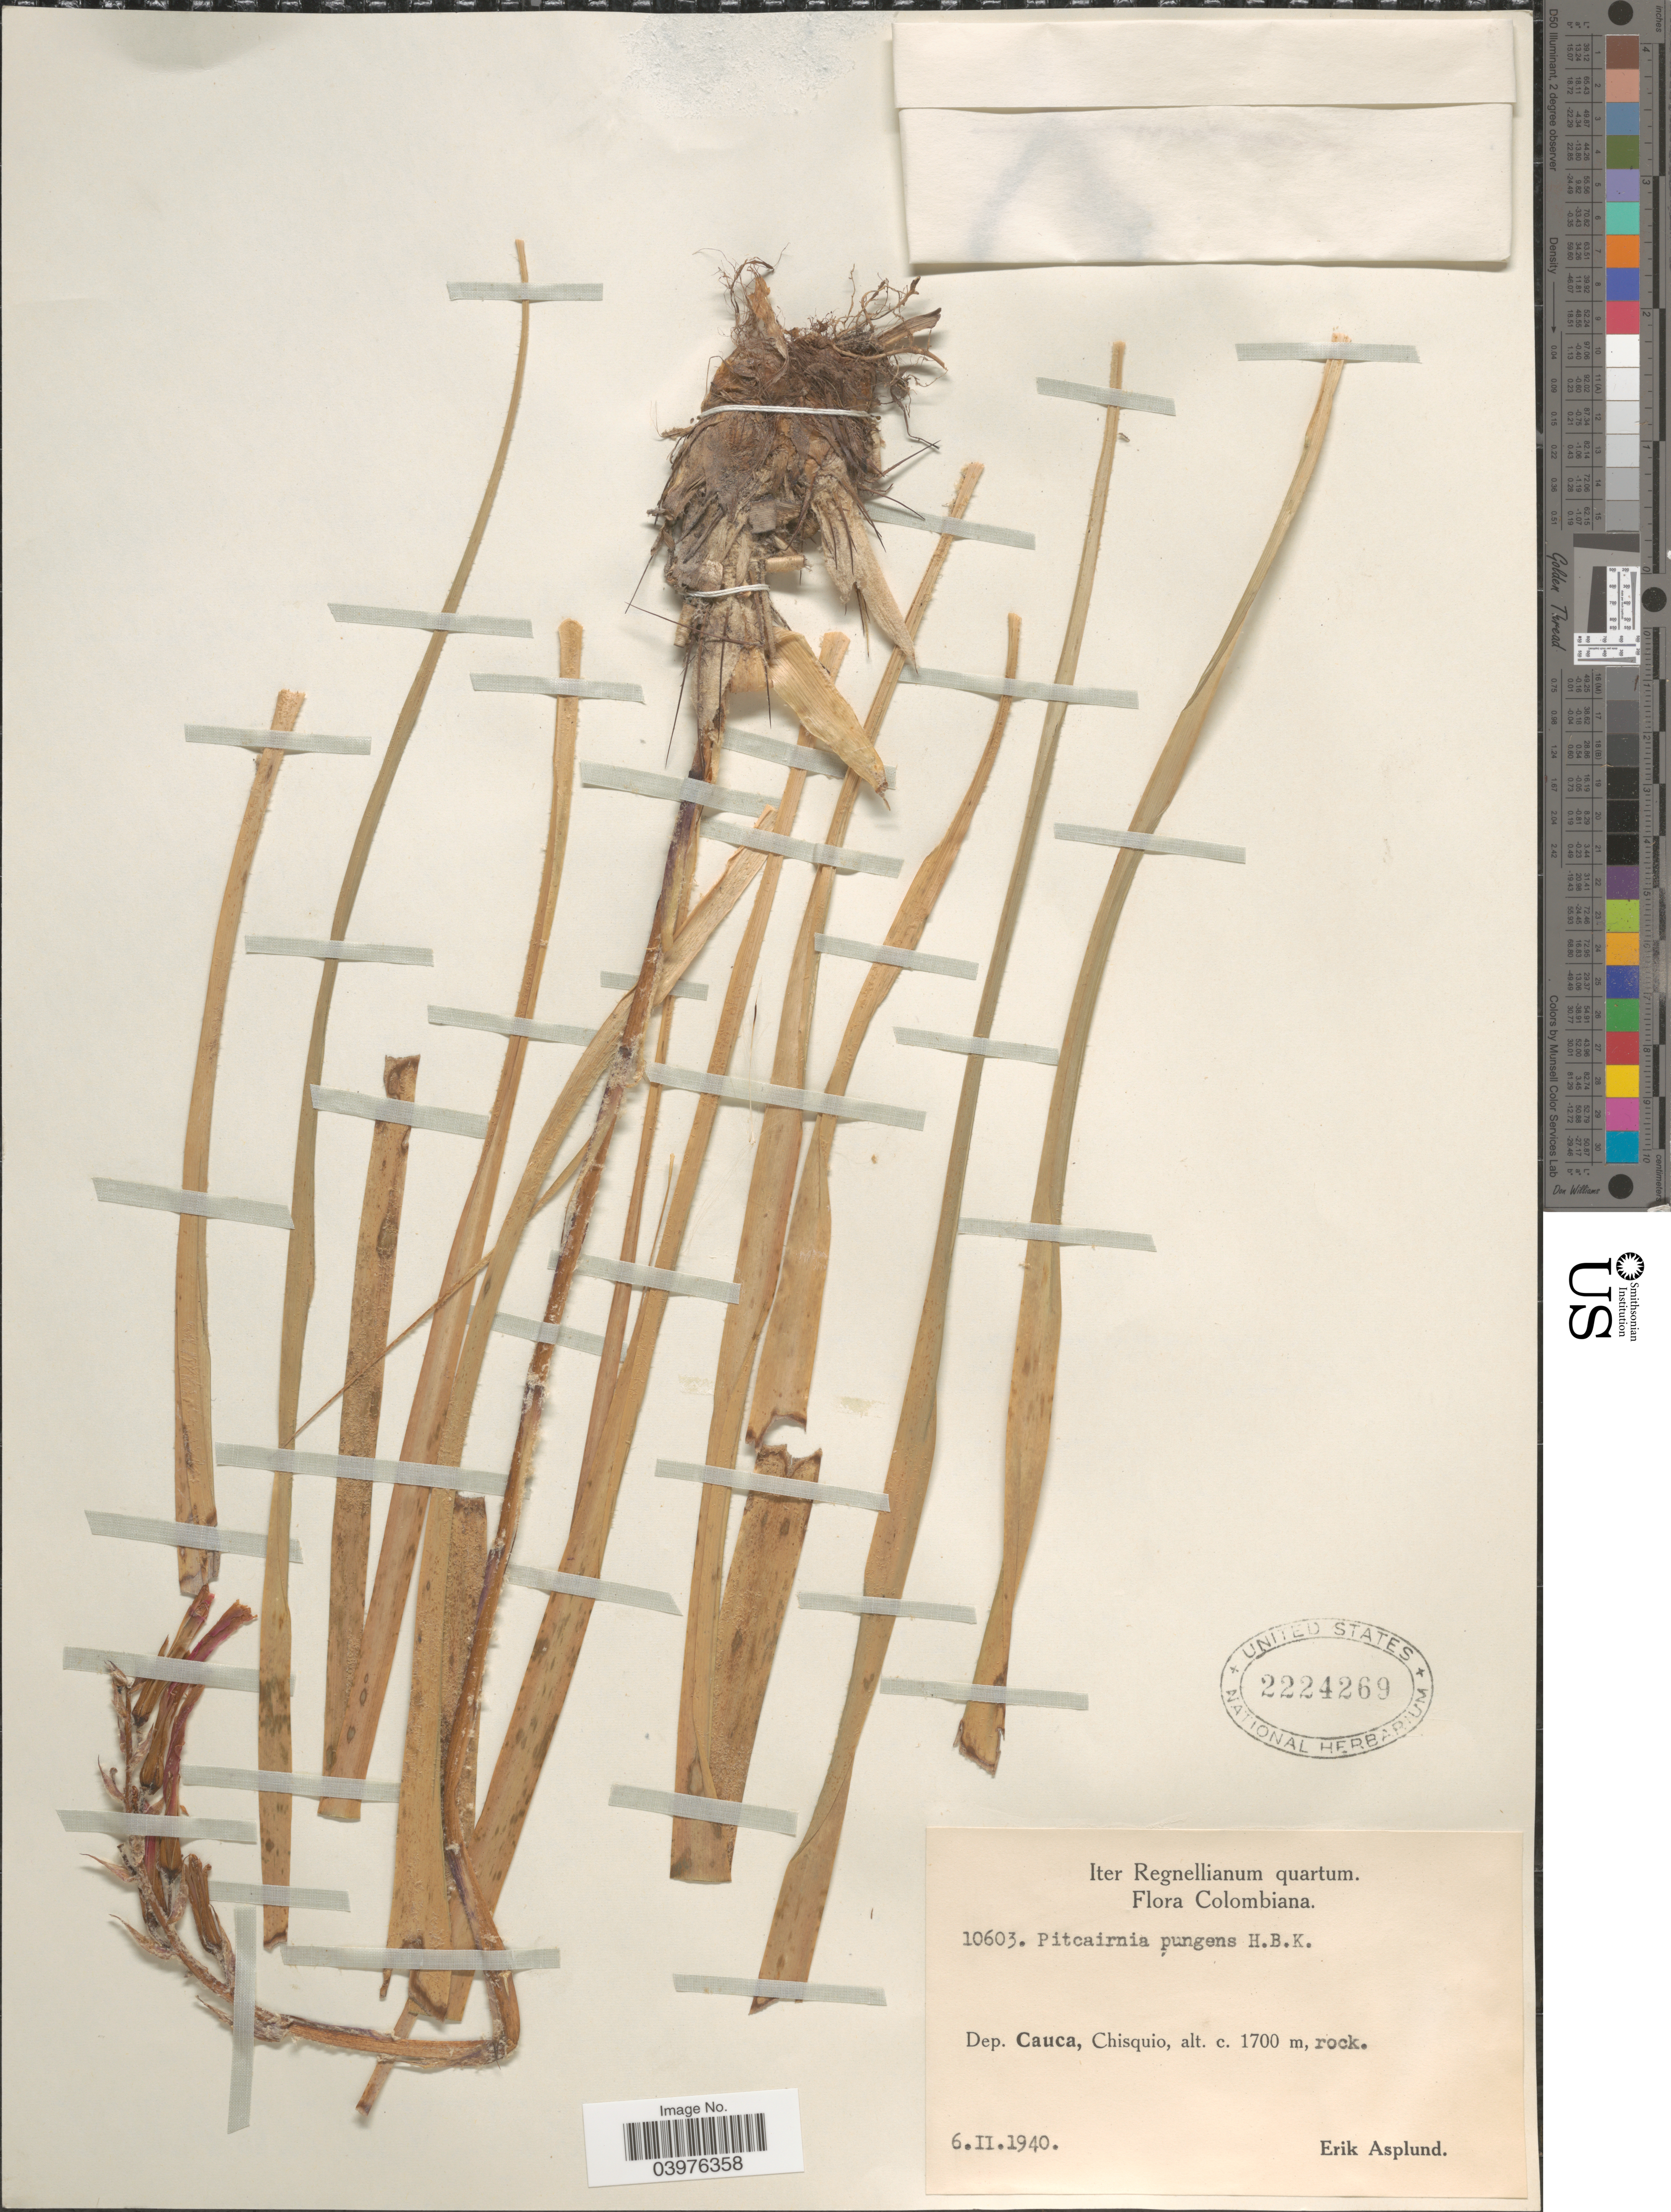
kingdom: Plantae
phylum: Tracheophyta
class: Liliopsida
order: Poales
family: Bromeliaceae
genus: Pitcairnia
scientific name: Pitcairnia pungens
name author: Kunth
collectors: E. Asplund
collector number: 10603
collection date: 1940-02-06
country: Colombia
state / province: Cauca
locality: Dep. Cauca, Chisquio.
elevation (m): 1700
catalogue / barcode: US 2224269